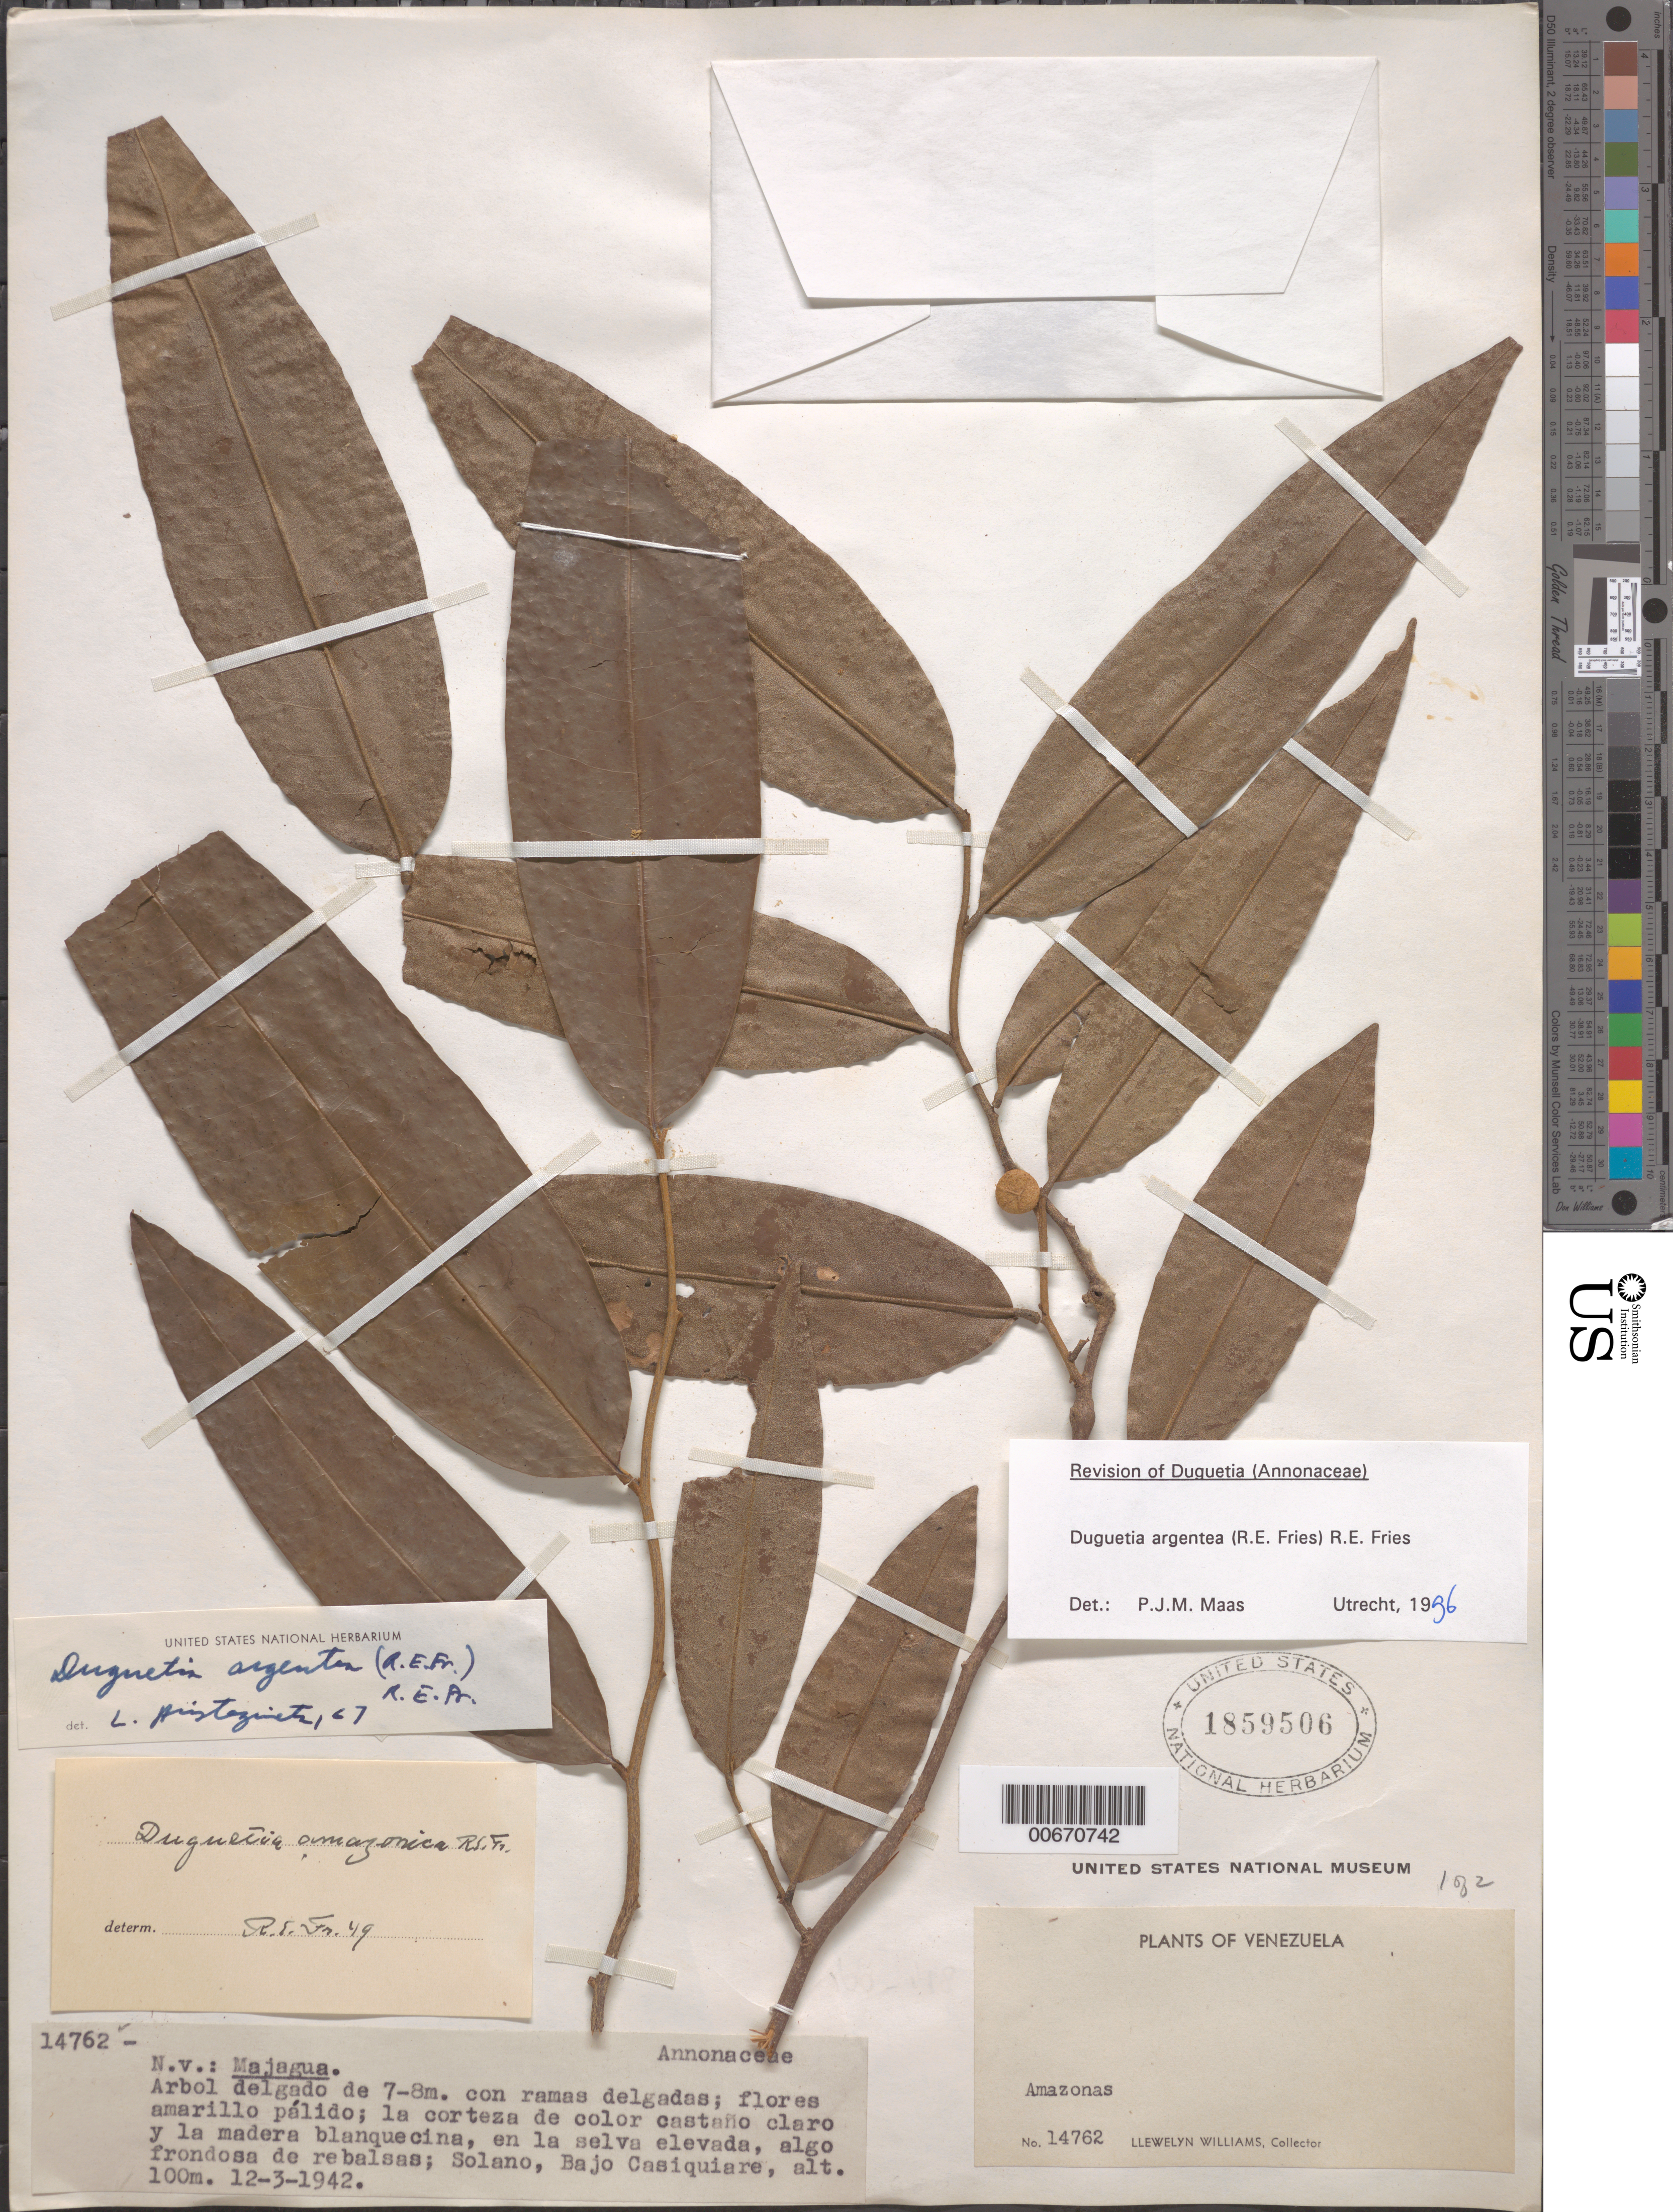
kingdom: Plantae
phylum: Tracheophyta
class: Magnoliopsida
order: Magnoliales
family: Annonaceae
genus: Duguetia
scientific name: Duguetia argentea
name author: (R.E. Fr.) R.E. Fr.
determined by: Maas, Paul J. M.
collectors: Ll. Williams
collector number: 14762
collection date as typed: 12-Mar-42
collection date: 1942-03-12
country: Venezuela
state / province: Amazonas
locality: Solano, Bajo Río Casiquiare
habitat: Selva elevada, algo frondosa de rebalsas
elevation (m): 100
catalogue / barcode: US 1859506